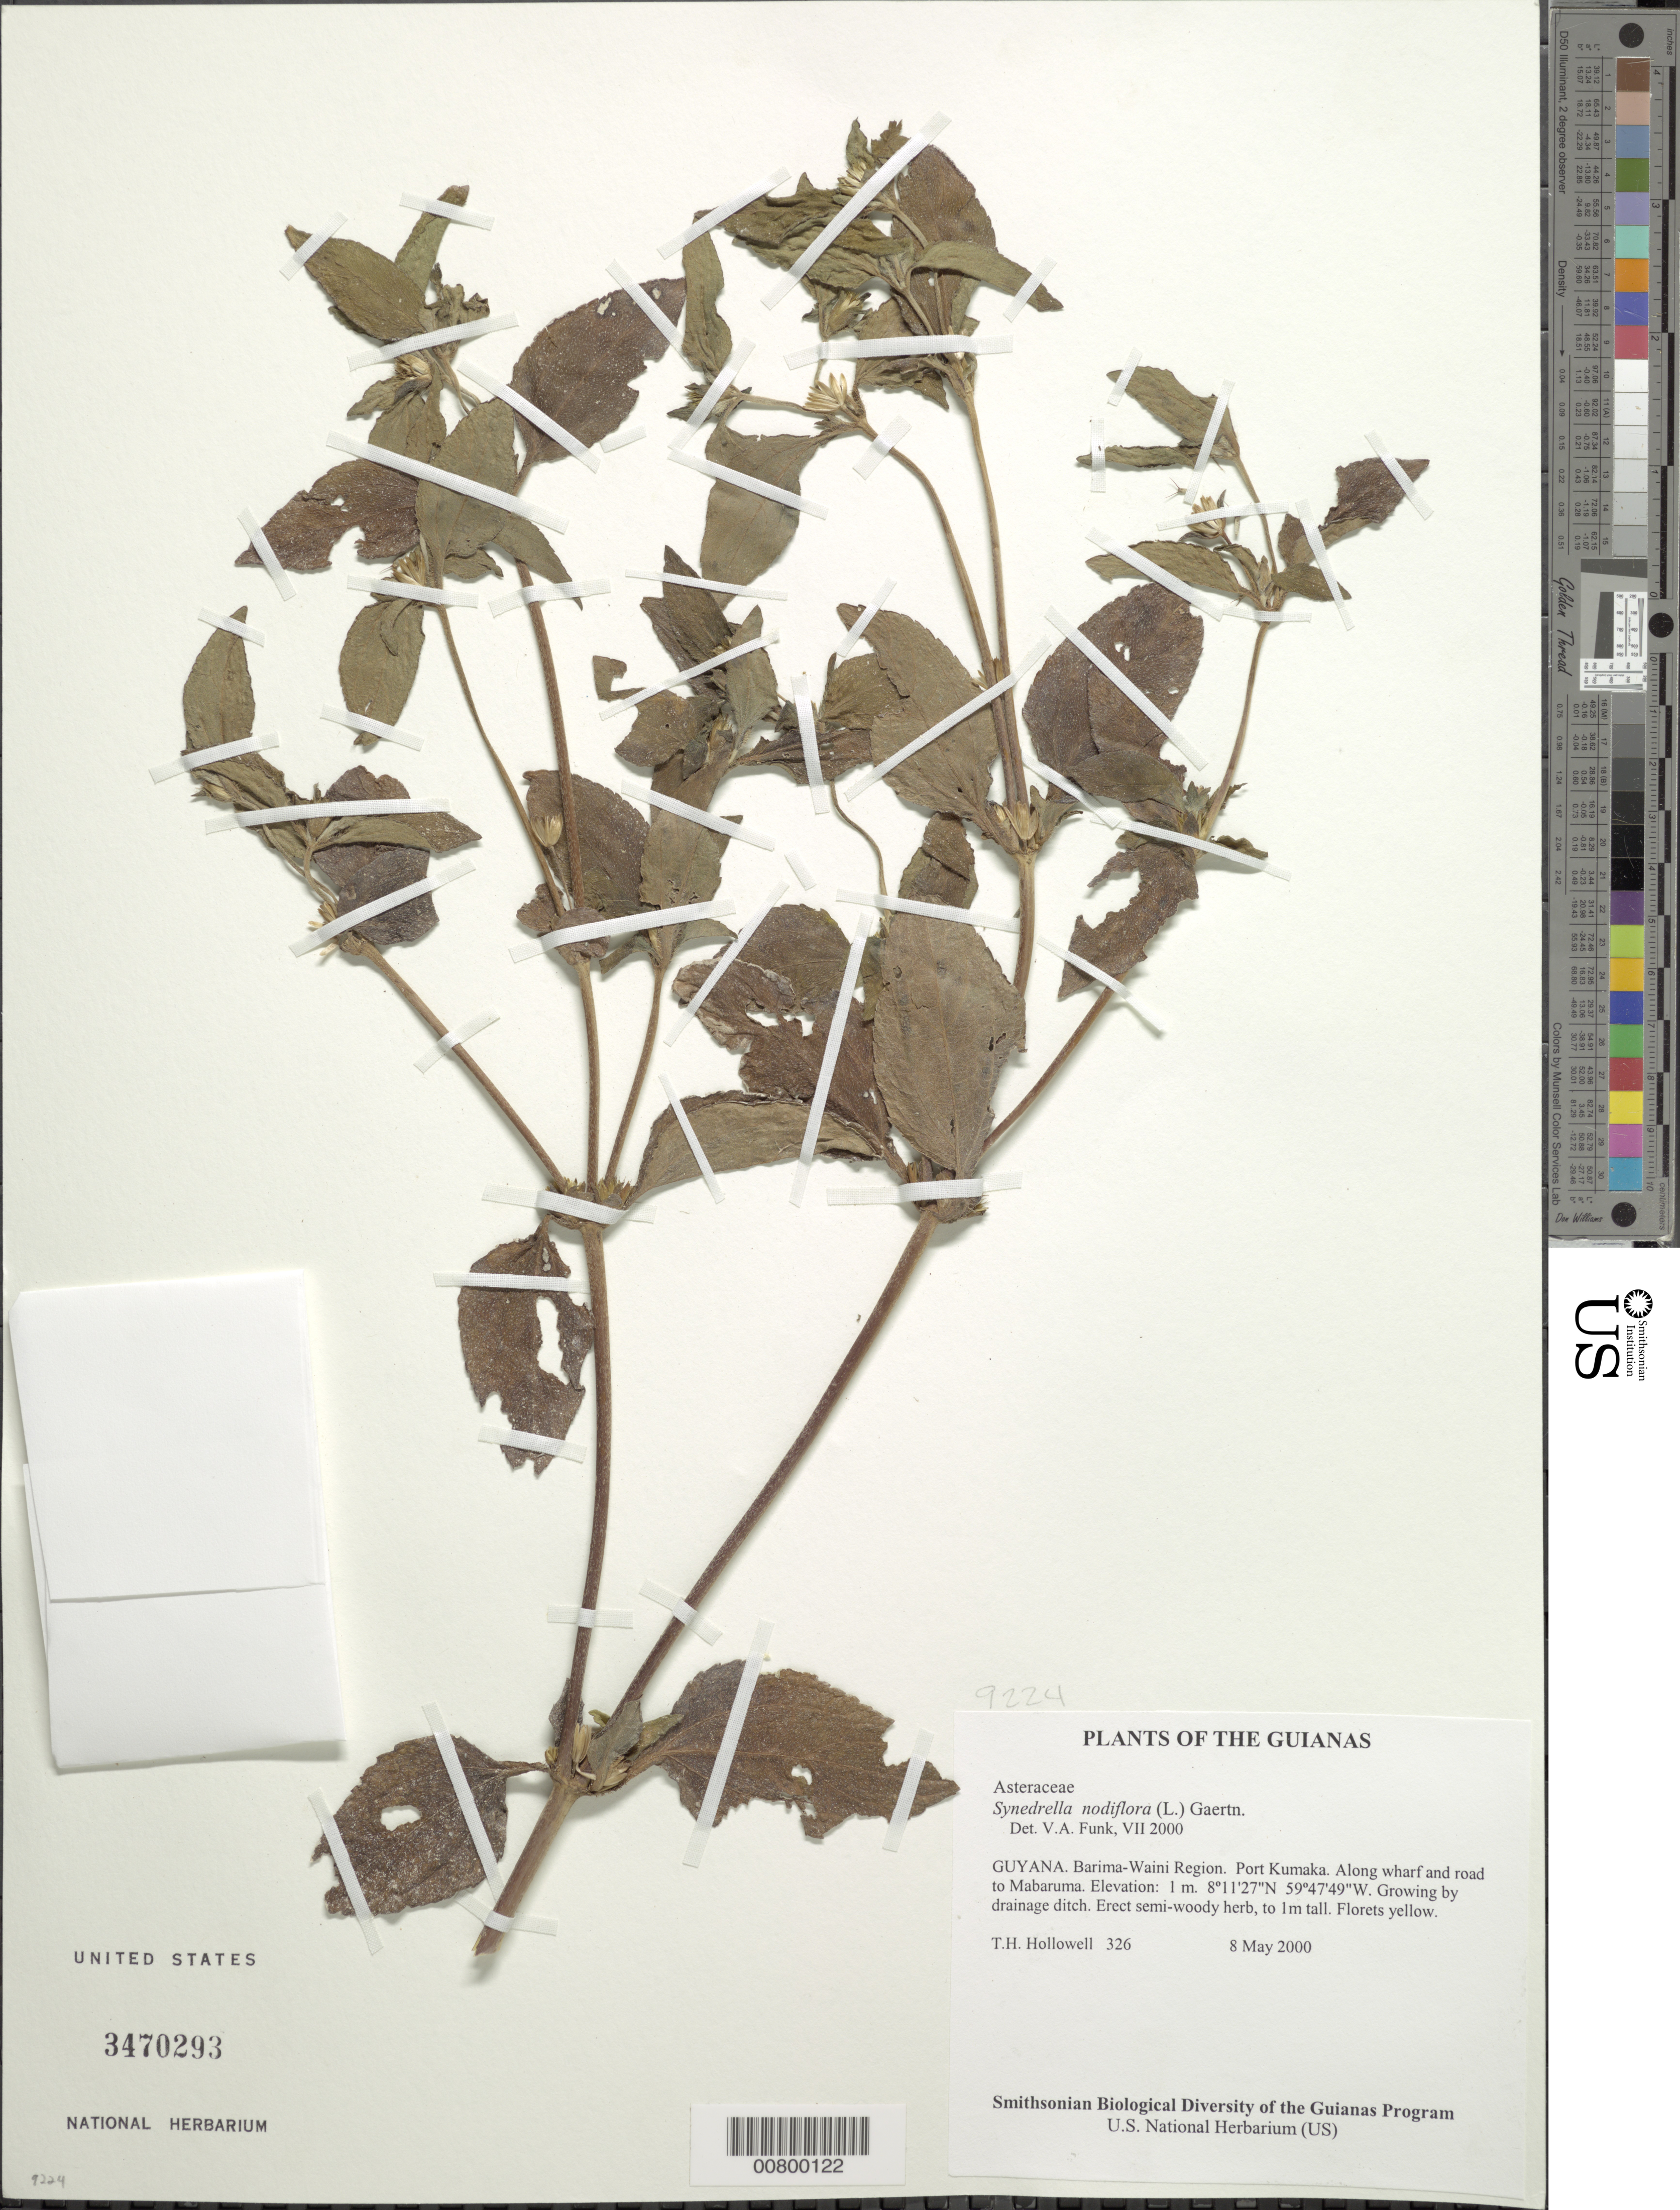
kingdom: Plantae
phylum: Tracheophyta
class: Magnoliopsida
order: Asterales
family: Asteraceae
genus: Synedrella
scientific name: Synedrella nodiflora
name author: (L.) Gaertn.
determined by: Funk, Vicki A., (BOT), Smithsonian Institution - National Museum of Natural History (UNITED STATES)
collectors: T. Hollowell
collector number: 326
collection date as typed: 8 May 2000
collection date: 2000-05-08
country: Guyana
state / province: Barima-Waini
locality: Port Kumaka. Along wharf and road to Mabaruma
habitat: Growing by drainage ditch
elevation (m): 3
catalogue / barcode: US 3470293